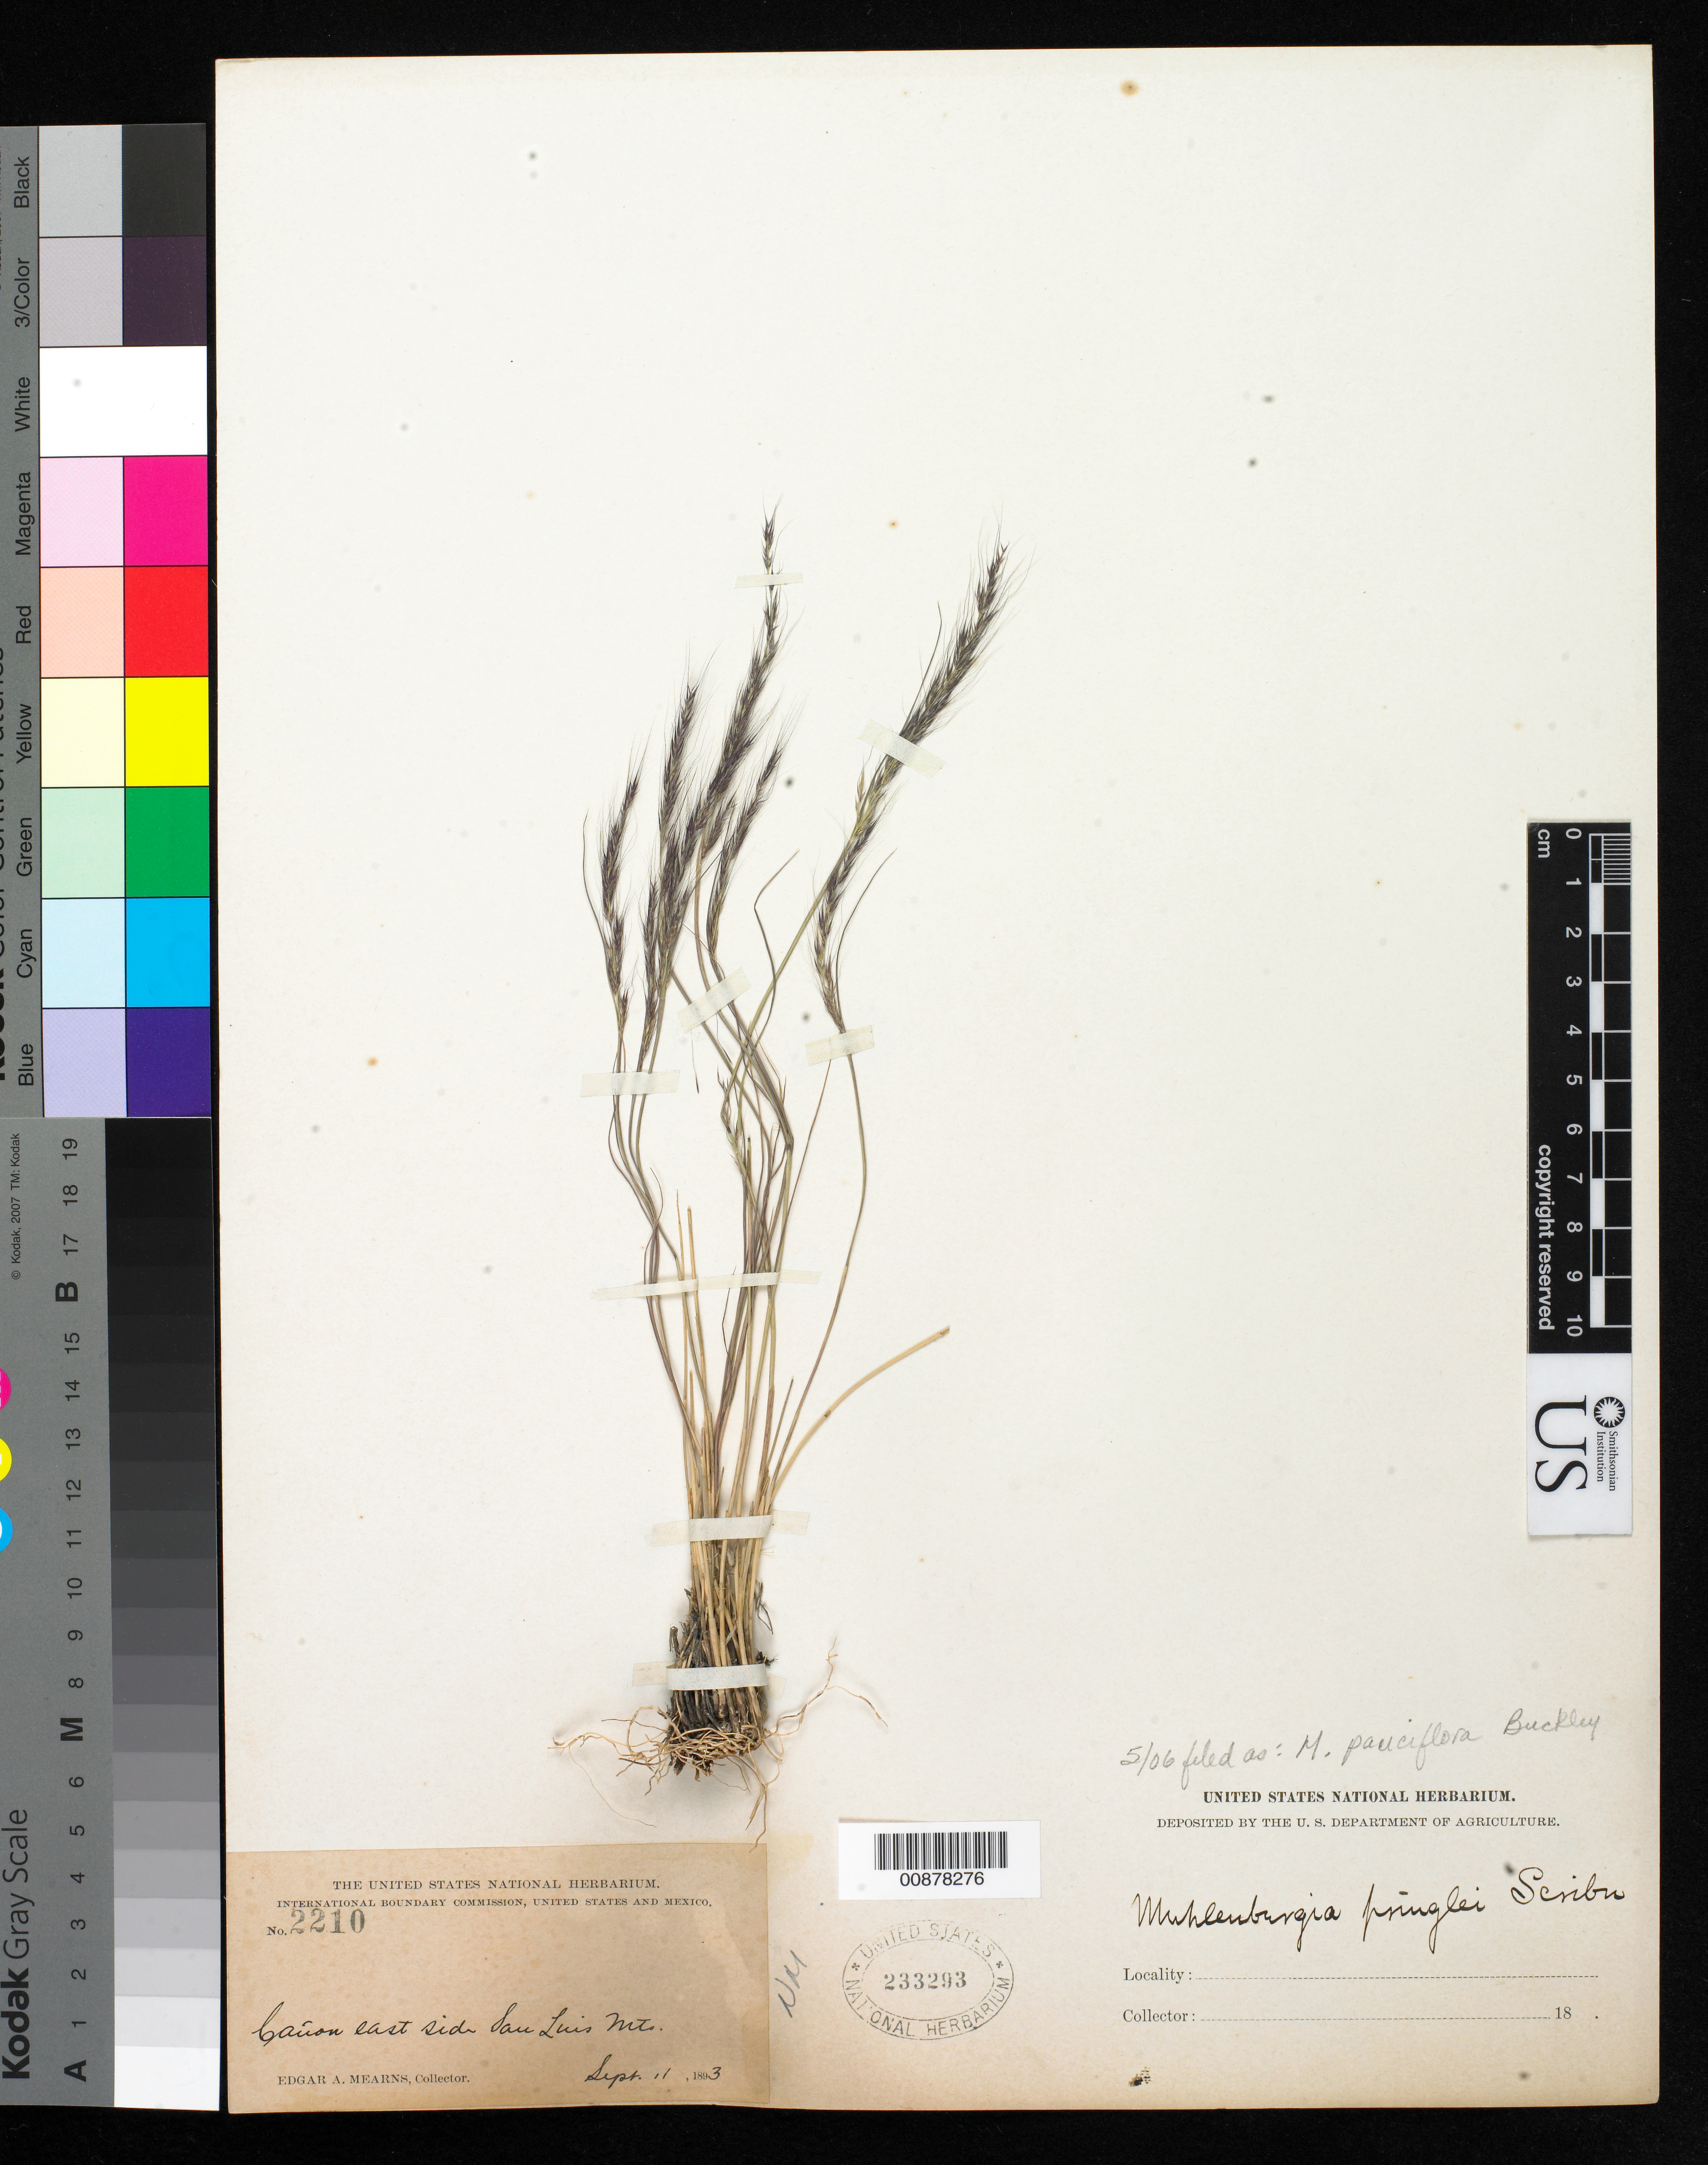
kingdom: Plantae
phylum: Tracheophyta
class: Liliopsida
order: Poales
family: Poaceae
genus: Muhlenbergia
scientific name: Muhlenbergia pauciflora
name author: Buckley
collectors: E. A. Mearns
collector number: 2210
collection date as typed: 11 Sep 1893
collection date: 1893-09-11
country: United States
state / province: New Mexico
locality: Cañon east side San Luis Mts., New Mexico.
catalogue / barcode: US 233293